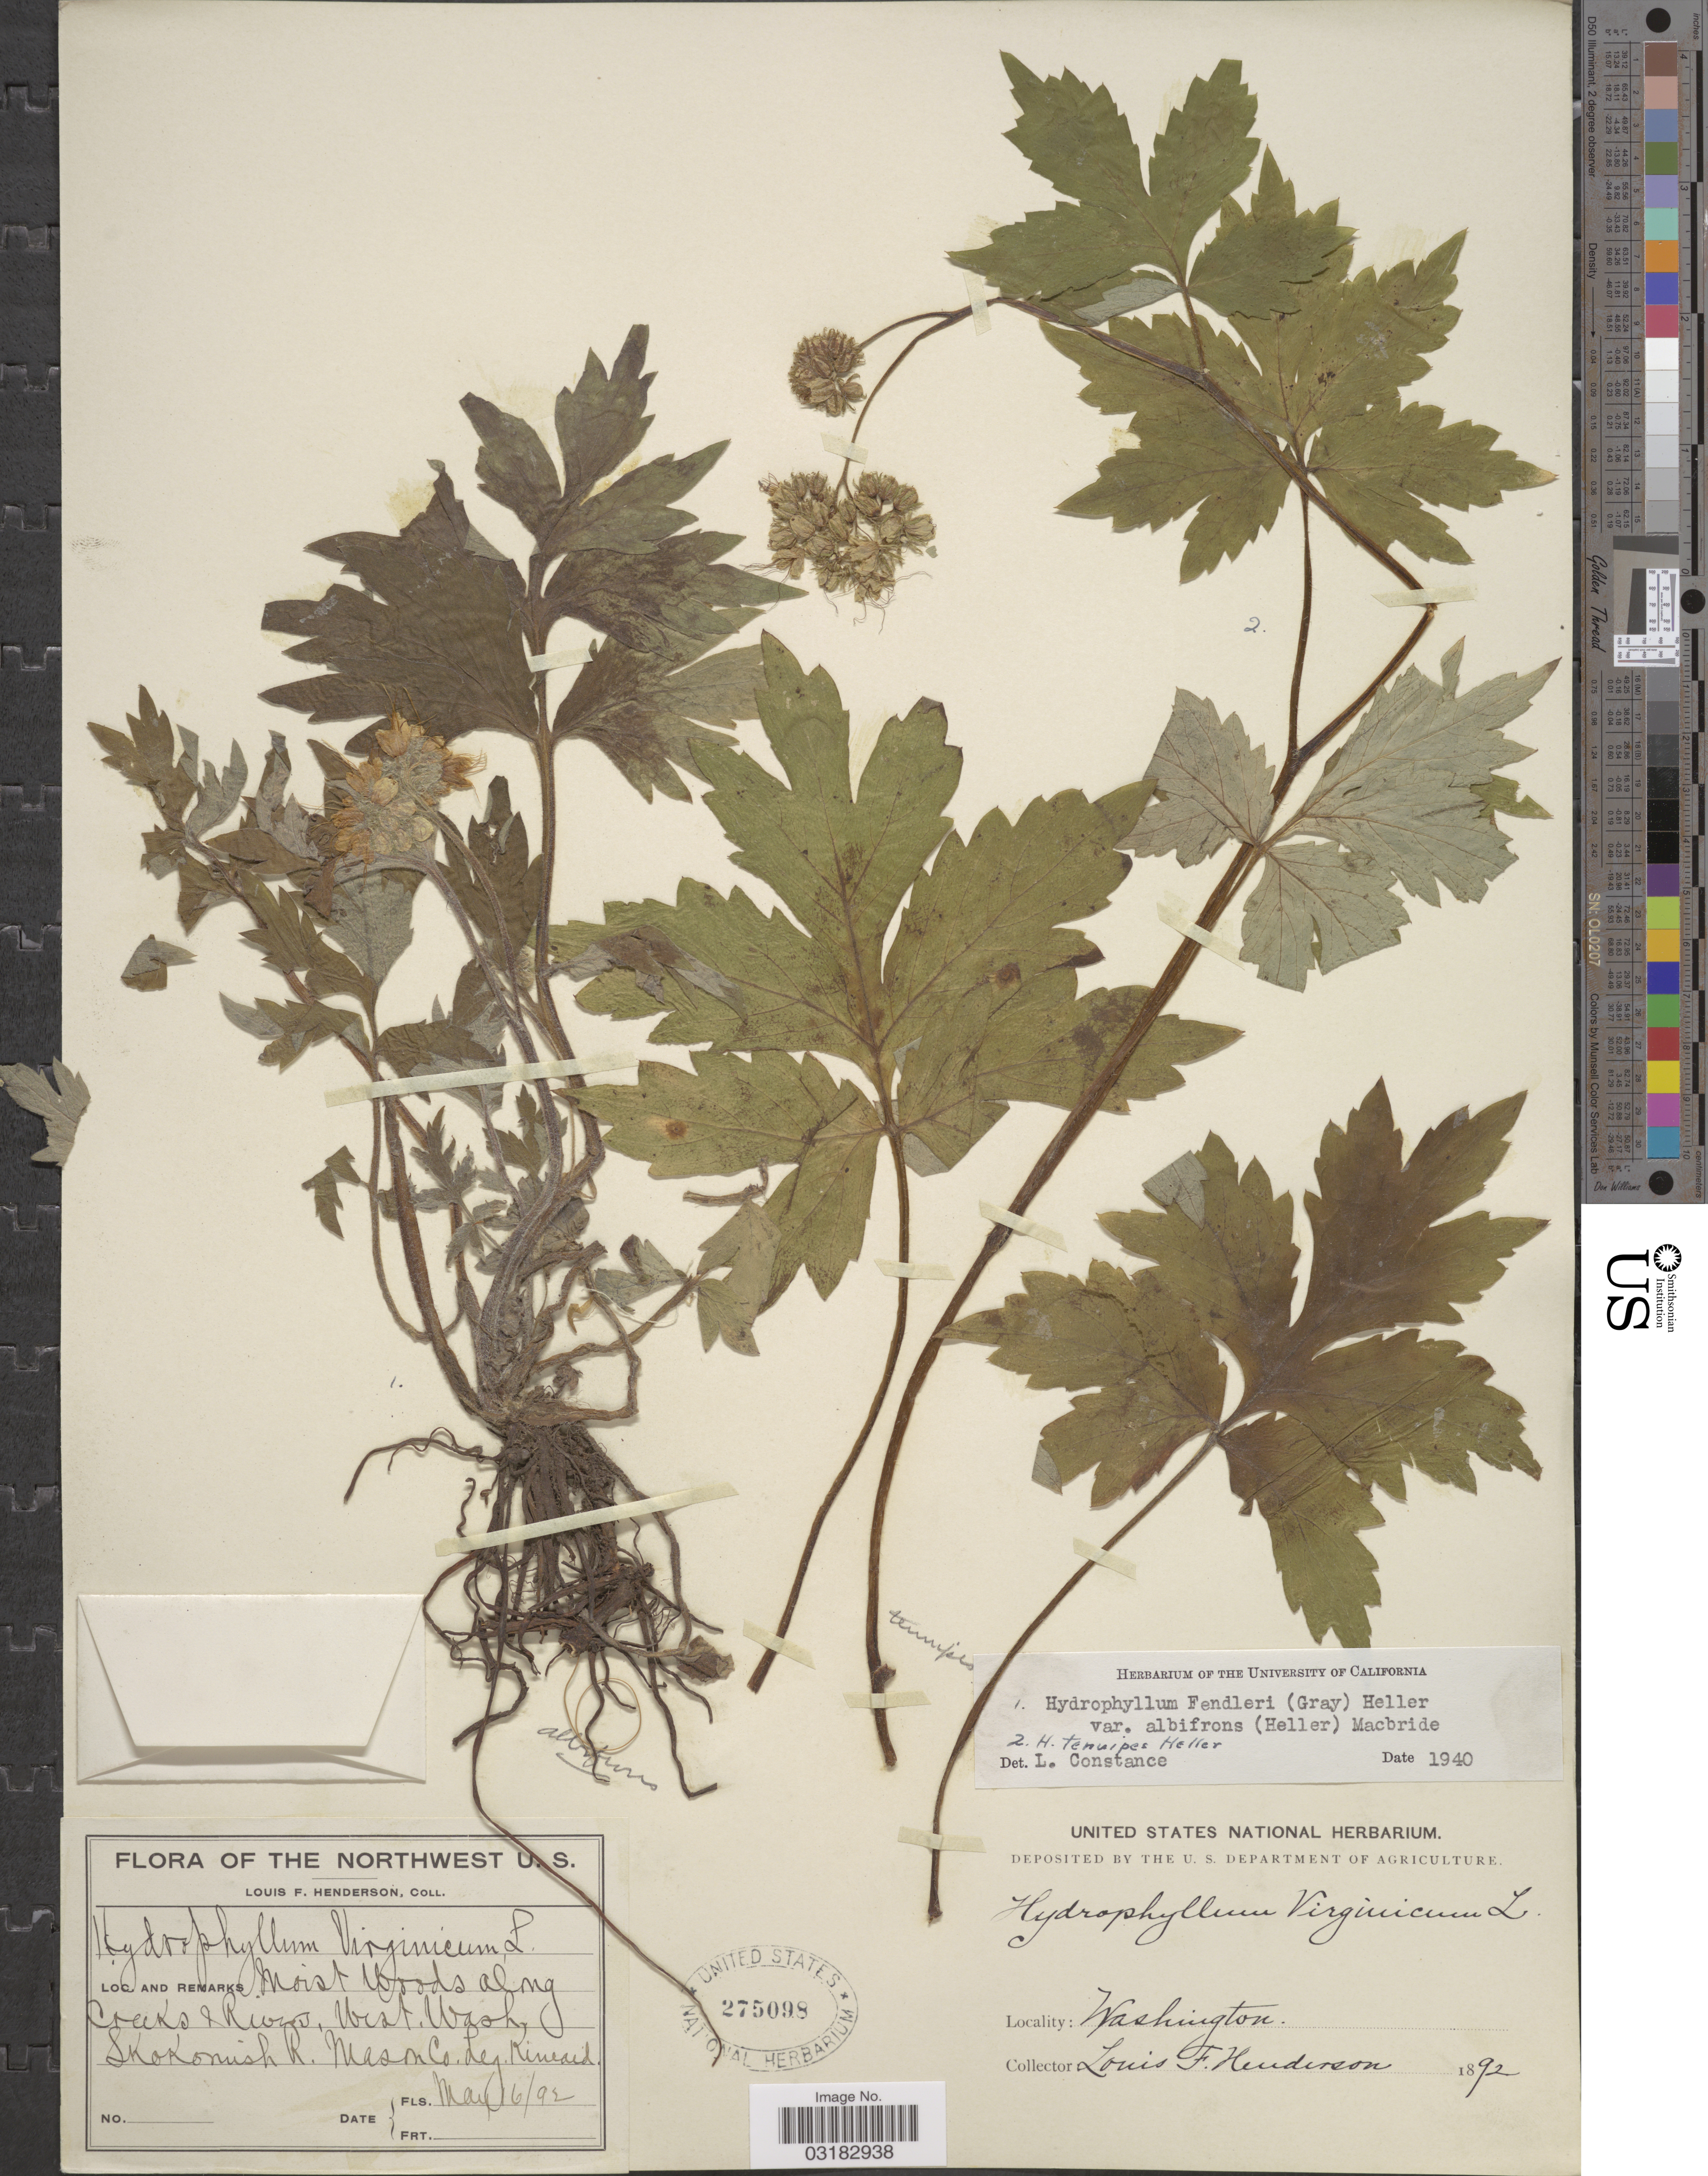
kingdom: Plantae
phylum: Tracheophyta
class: Magnoliopsida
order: Boraginales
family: Hydrophyllaceae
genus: Hydrophyllum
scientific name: Hydrophyllum fendleri var. albifrons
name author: (A. Heller) J.F. Macbr.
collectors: L. Henderson & Kincaid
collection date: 1892-05-16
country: United States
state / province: Washington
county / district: Mason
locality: Along Creeks & Rivers, West Wash, Skokomish R. Mason co.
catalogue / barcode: US 275098